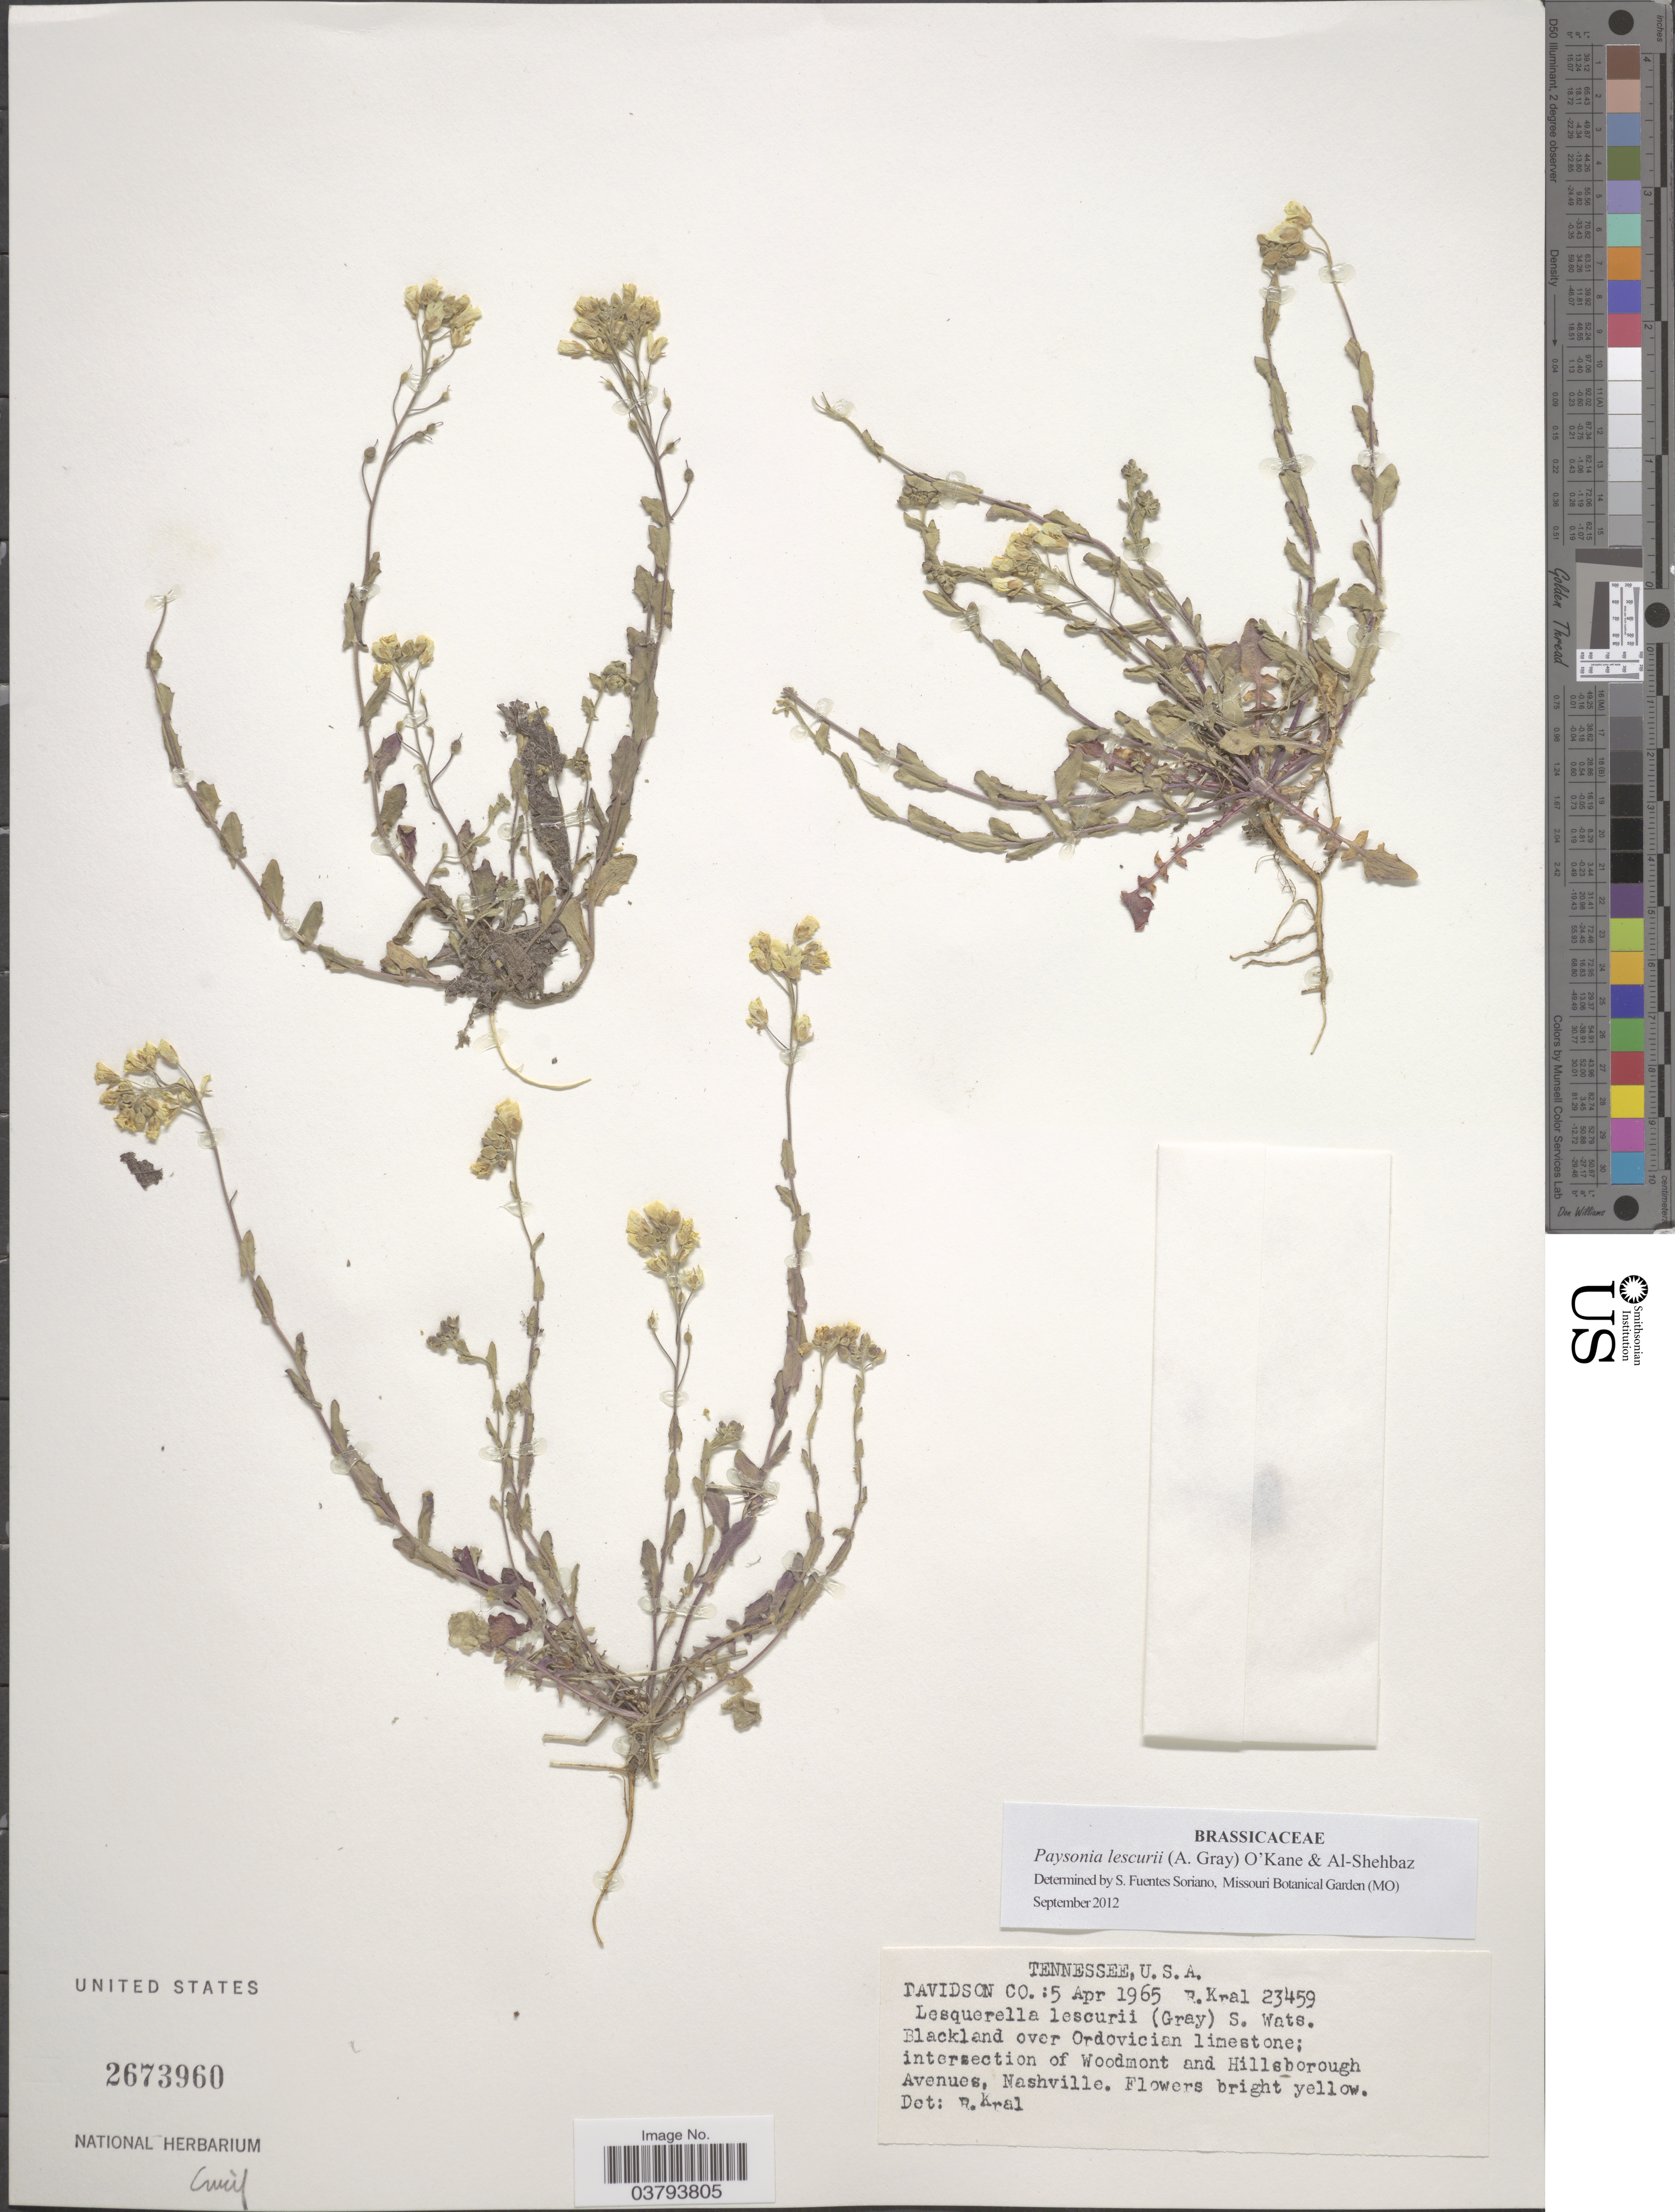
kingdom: Plantae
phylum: Tracheophyta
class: Magnoliopsida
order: Brassicales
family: Brassicaceae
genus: Lesquerella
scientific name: Lesquerella lescurii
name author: (A. Gray) S. Watson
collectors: R. Kral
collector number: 23459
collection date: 1965-04-05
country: United States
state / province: Tennessee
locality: Davidson Co. Blackland over Ordovician limestone; intersection of Woodmont and Hillsborough Avenues, Nashville.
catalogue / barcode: US 2673960